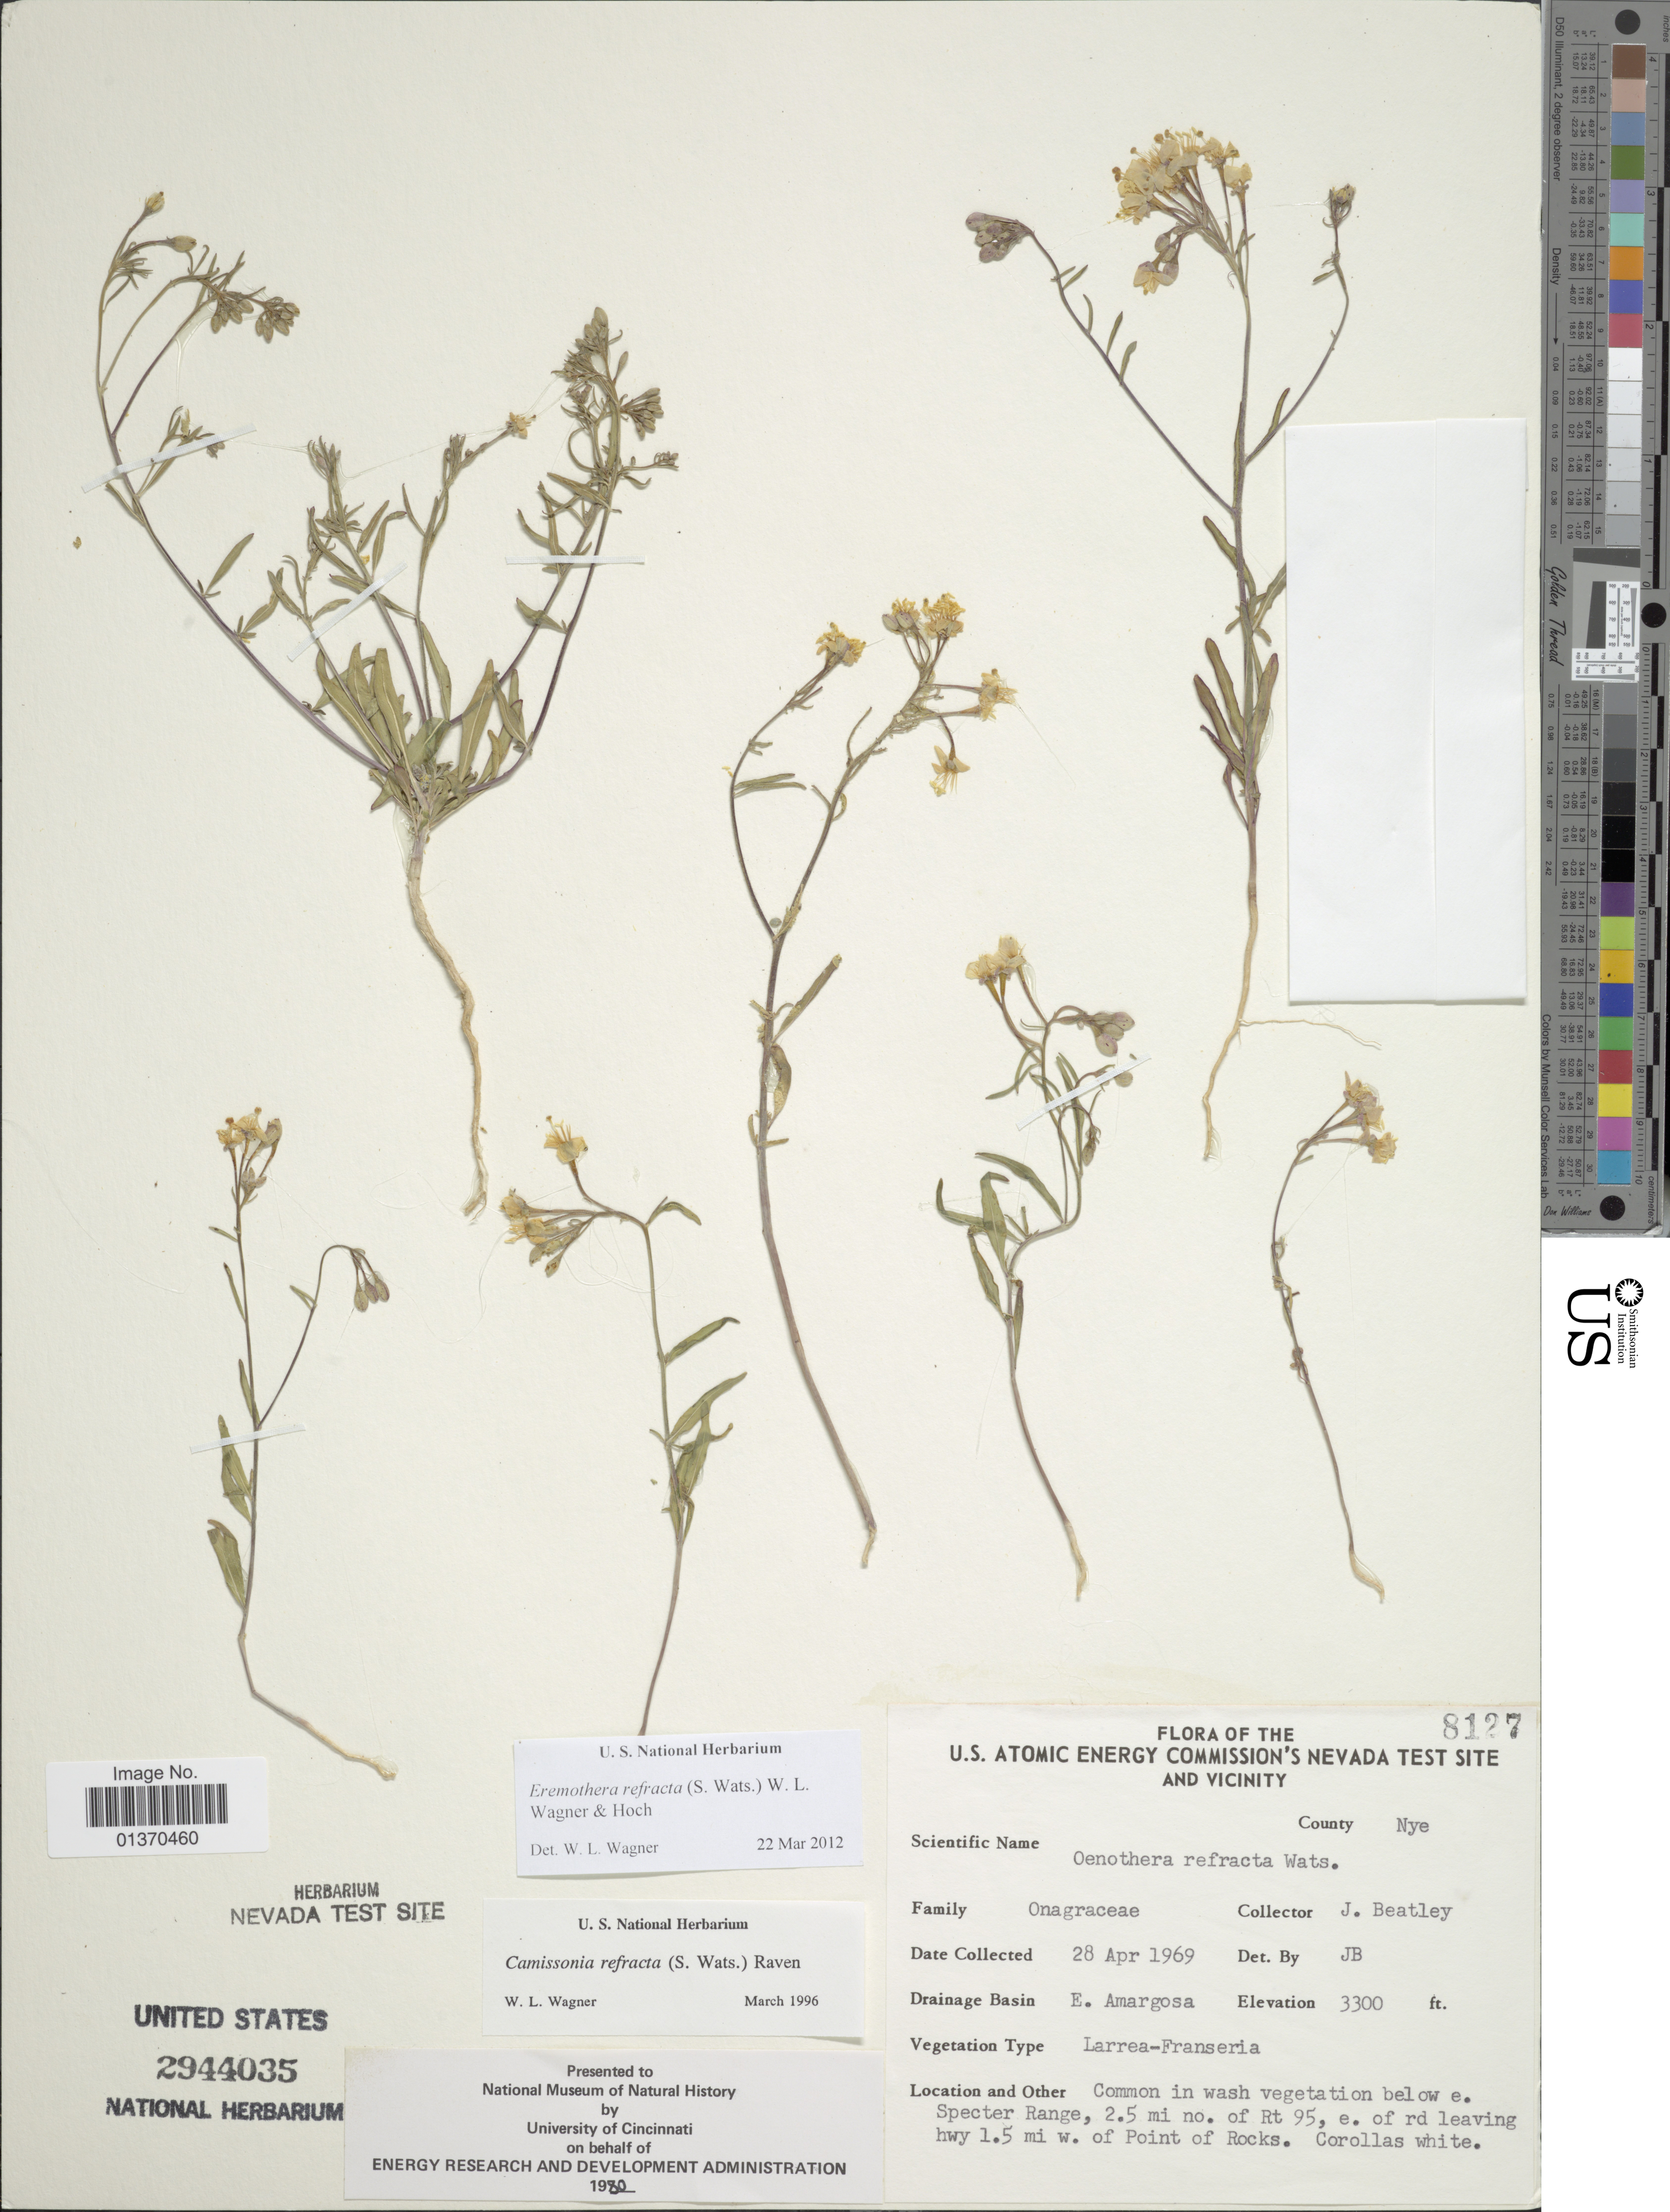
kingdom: Plantae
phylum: Tracheophyta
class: Magnoliopsida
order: Myrtales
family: Onagraceae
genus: Eremothera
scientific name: Eremothera refracta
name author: (S. Watson) W.L. Wagner & Hoch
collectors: J. C. Beatley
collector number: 8127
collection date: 1969-04-28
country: United States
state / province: Nevada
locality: U. S. Atomic Energy Commission's Nevada Test Site and Vicinity, E. Amargosa, below e. Specter Range, 2.5 mi no. of Rt 95, e. of rd leaving hwy 1.5 mi w. of Point of Rocks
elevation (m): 1006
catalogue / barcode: US 2944035